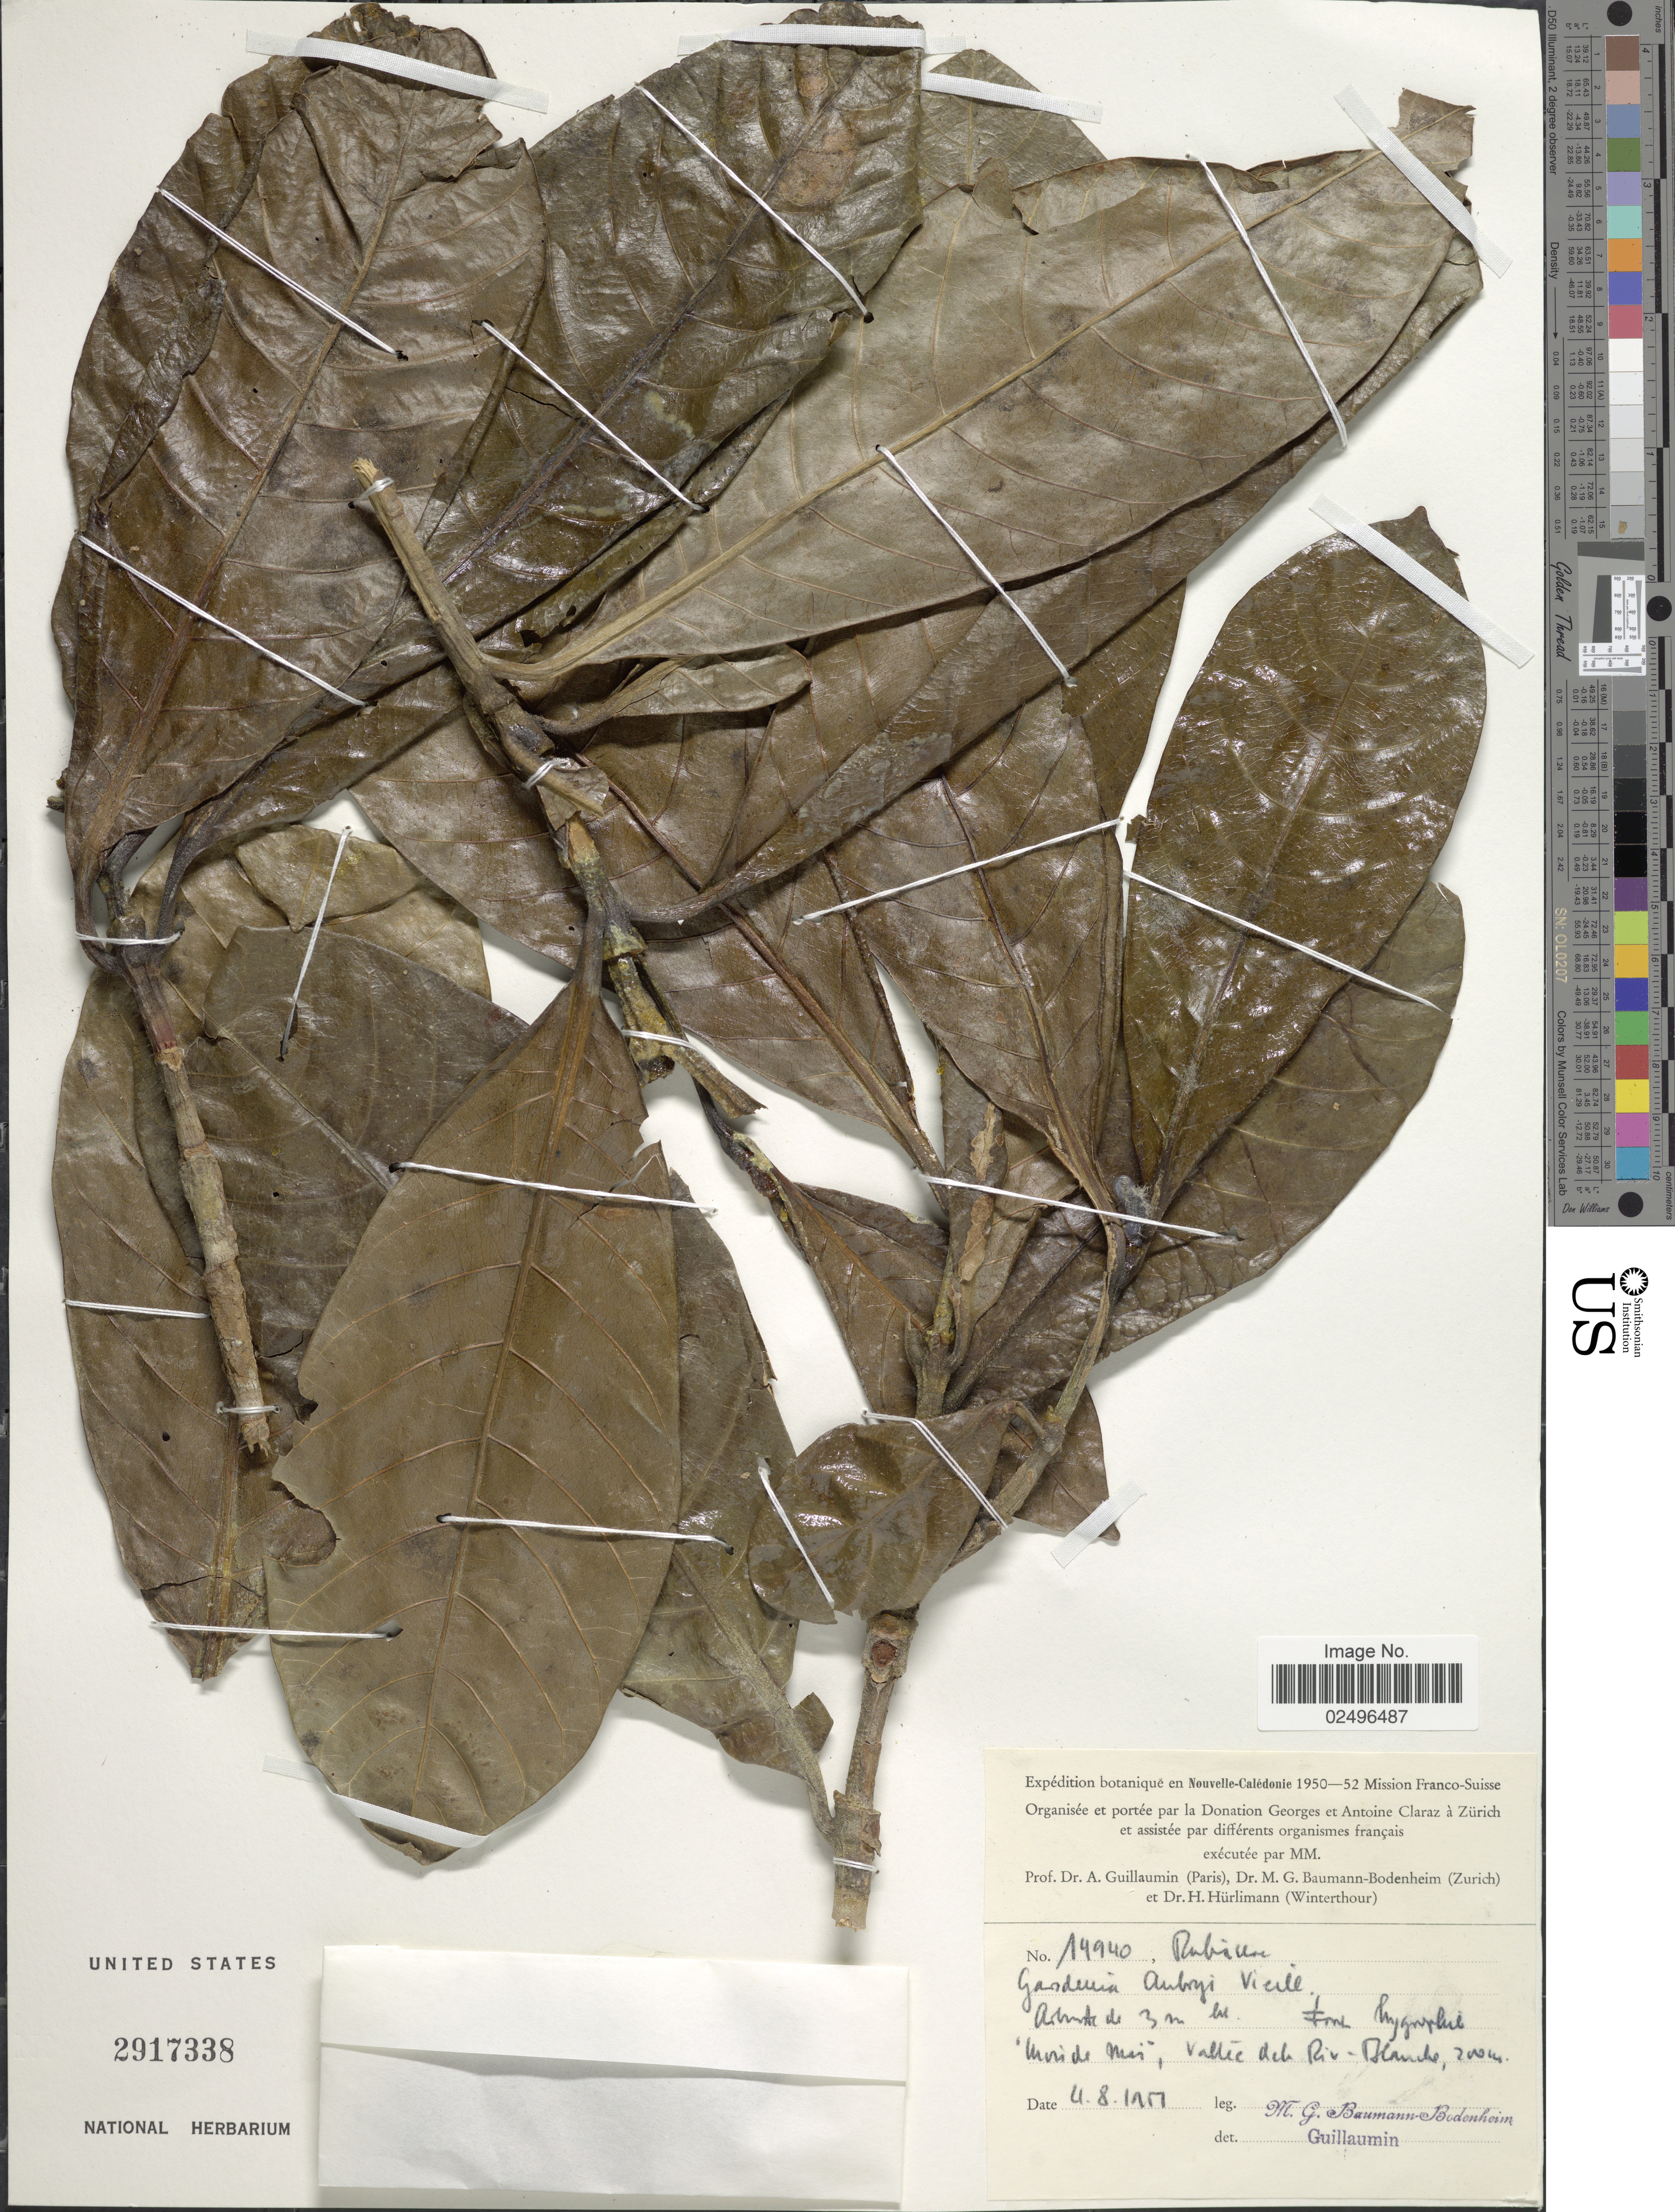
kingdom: Plantae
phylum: Tracheophyta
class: Magnoliopsida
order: Gentianales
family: Rubiaceae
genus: Gardenia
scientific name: Gardenia aubryi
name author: Vieill.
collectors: M. G. Baumann-Bodenheim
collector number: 14940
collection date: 1951-08-04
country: New Caledonia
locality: Moide Mar, Vallee de Riv. Blanche [interpreted]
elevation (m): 200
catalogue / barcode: US 2917338